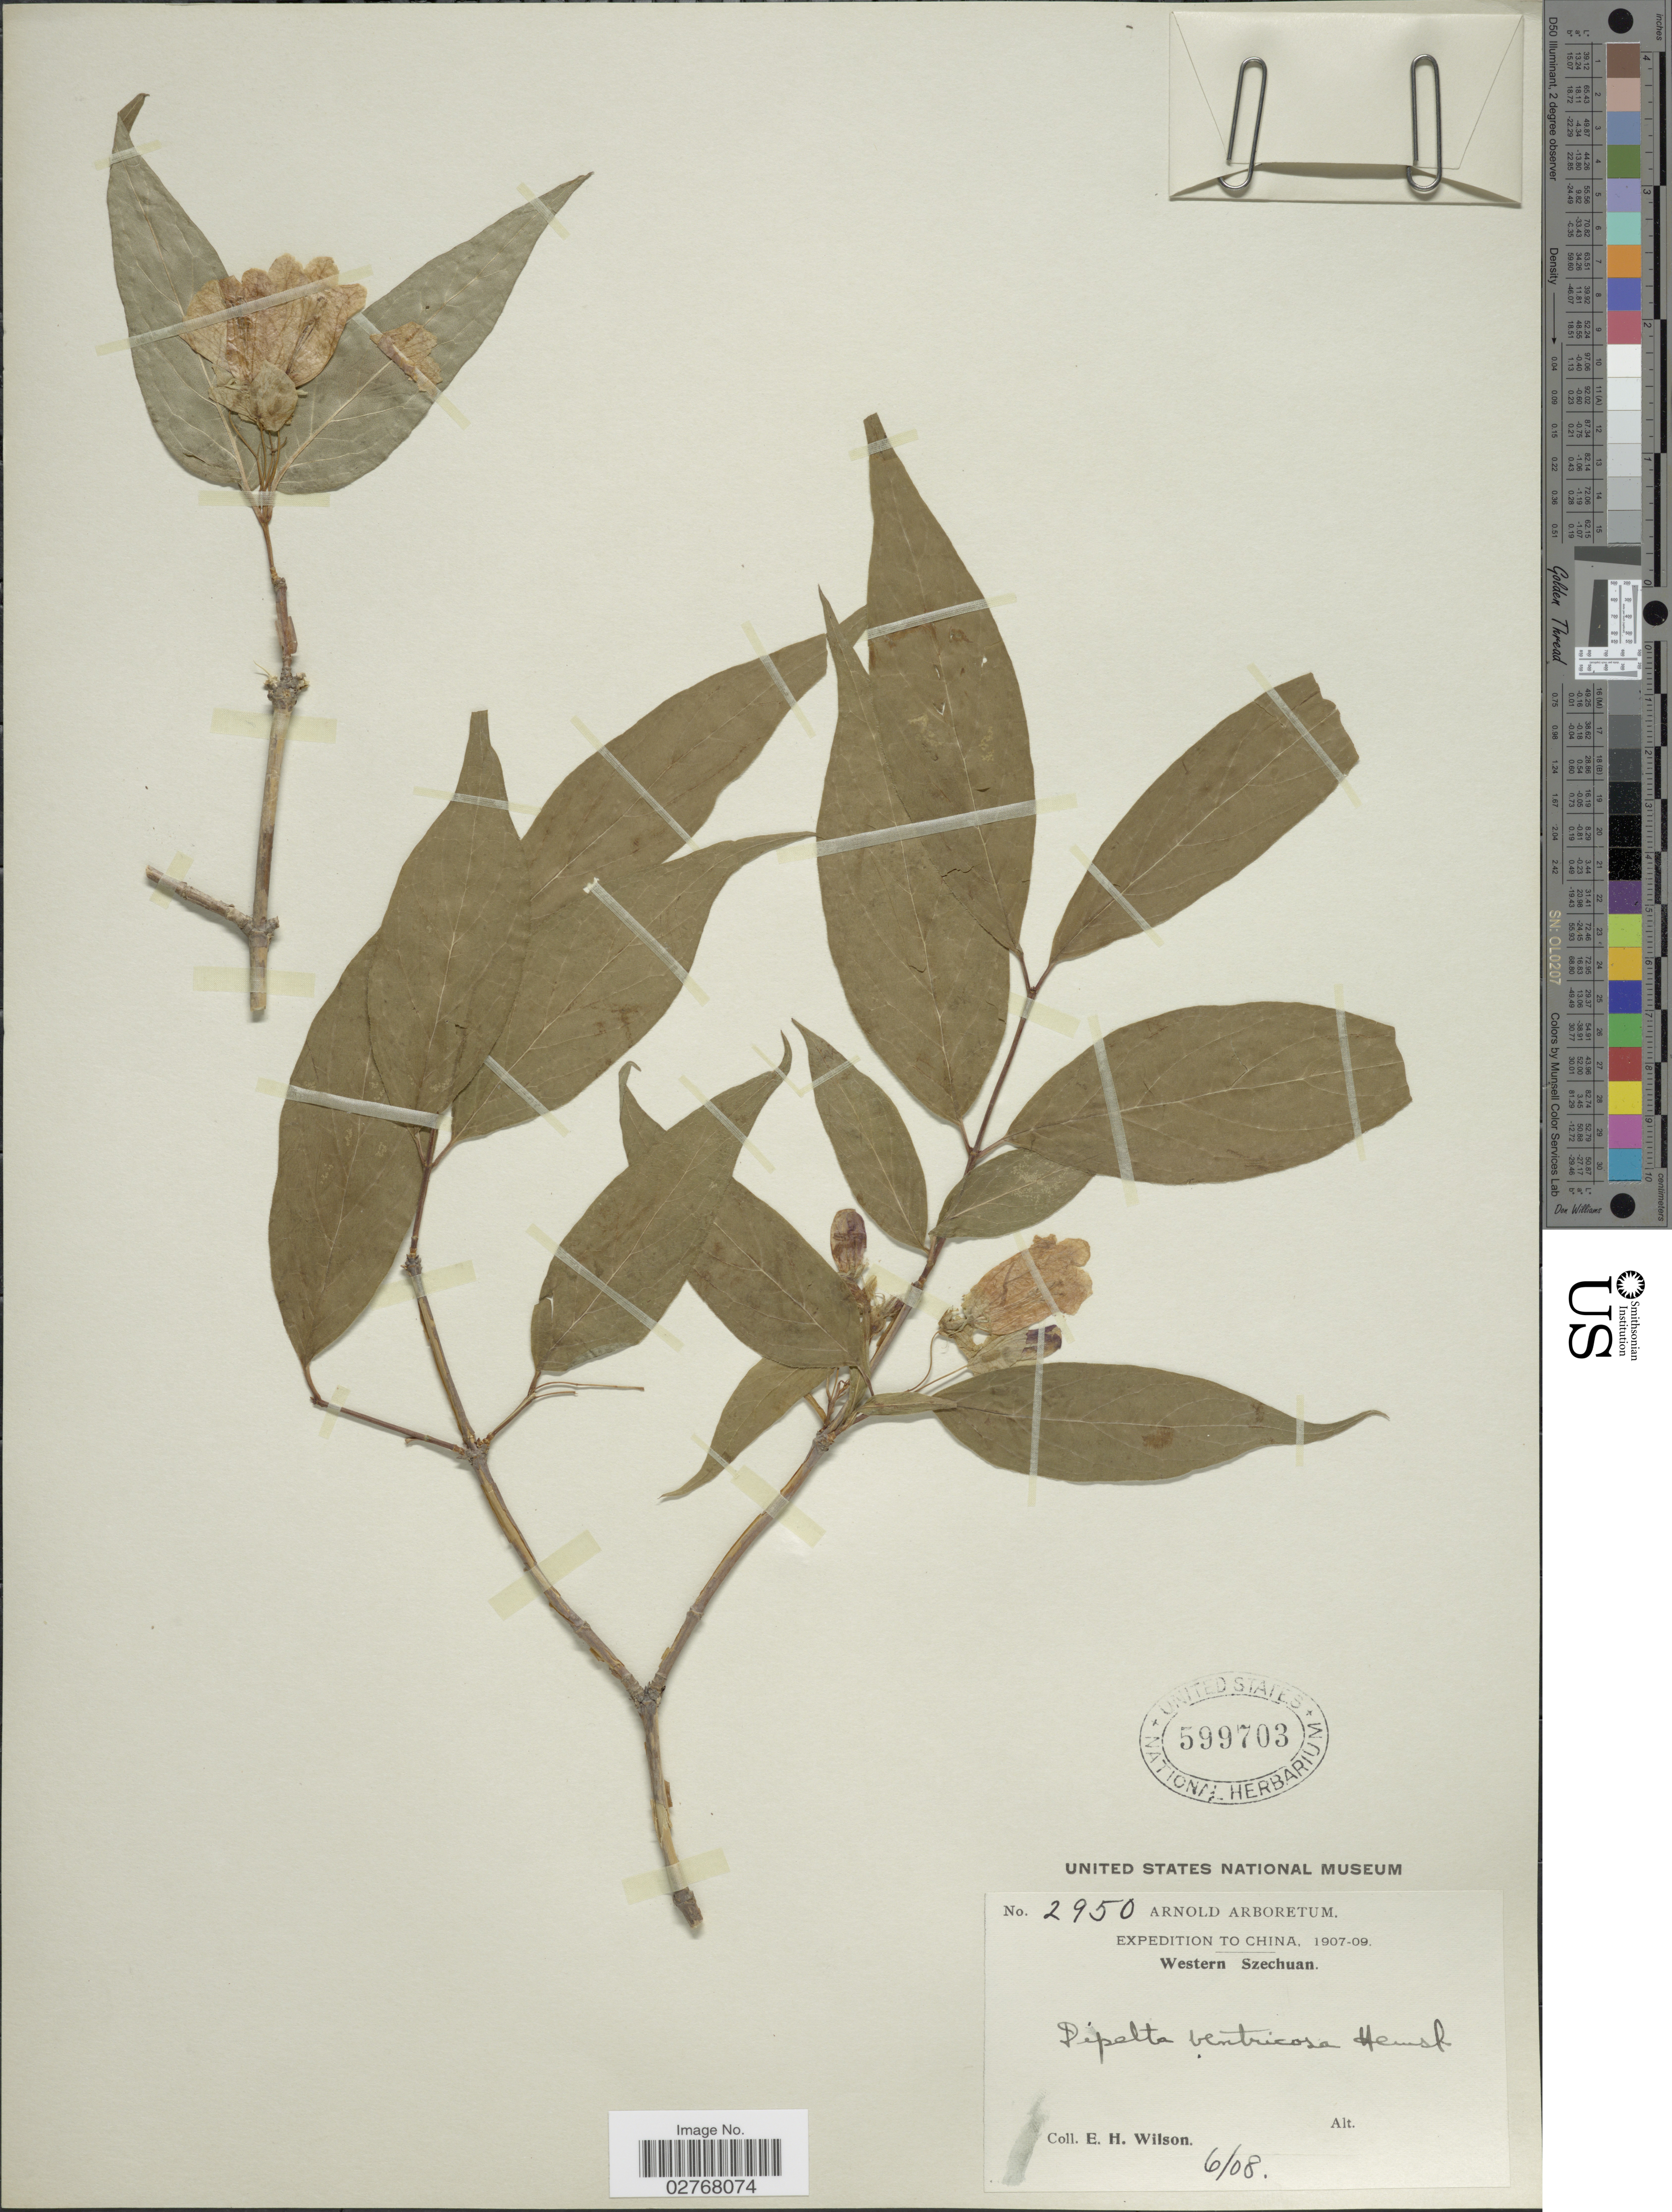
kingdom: Plantae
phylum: Tracheophyta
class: Magnoliopsida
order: Dipsacales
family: Caprifoliaceae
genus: Dipelta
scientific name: Dipelta ventricosa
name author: Hemsl.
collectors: E. Wilson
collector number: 2950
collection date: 1908-06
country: China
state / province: Sichuan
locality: Western Szechuan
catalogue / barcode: US 599703